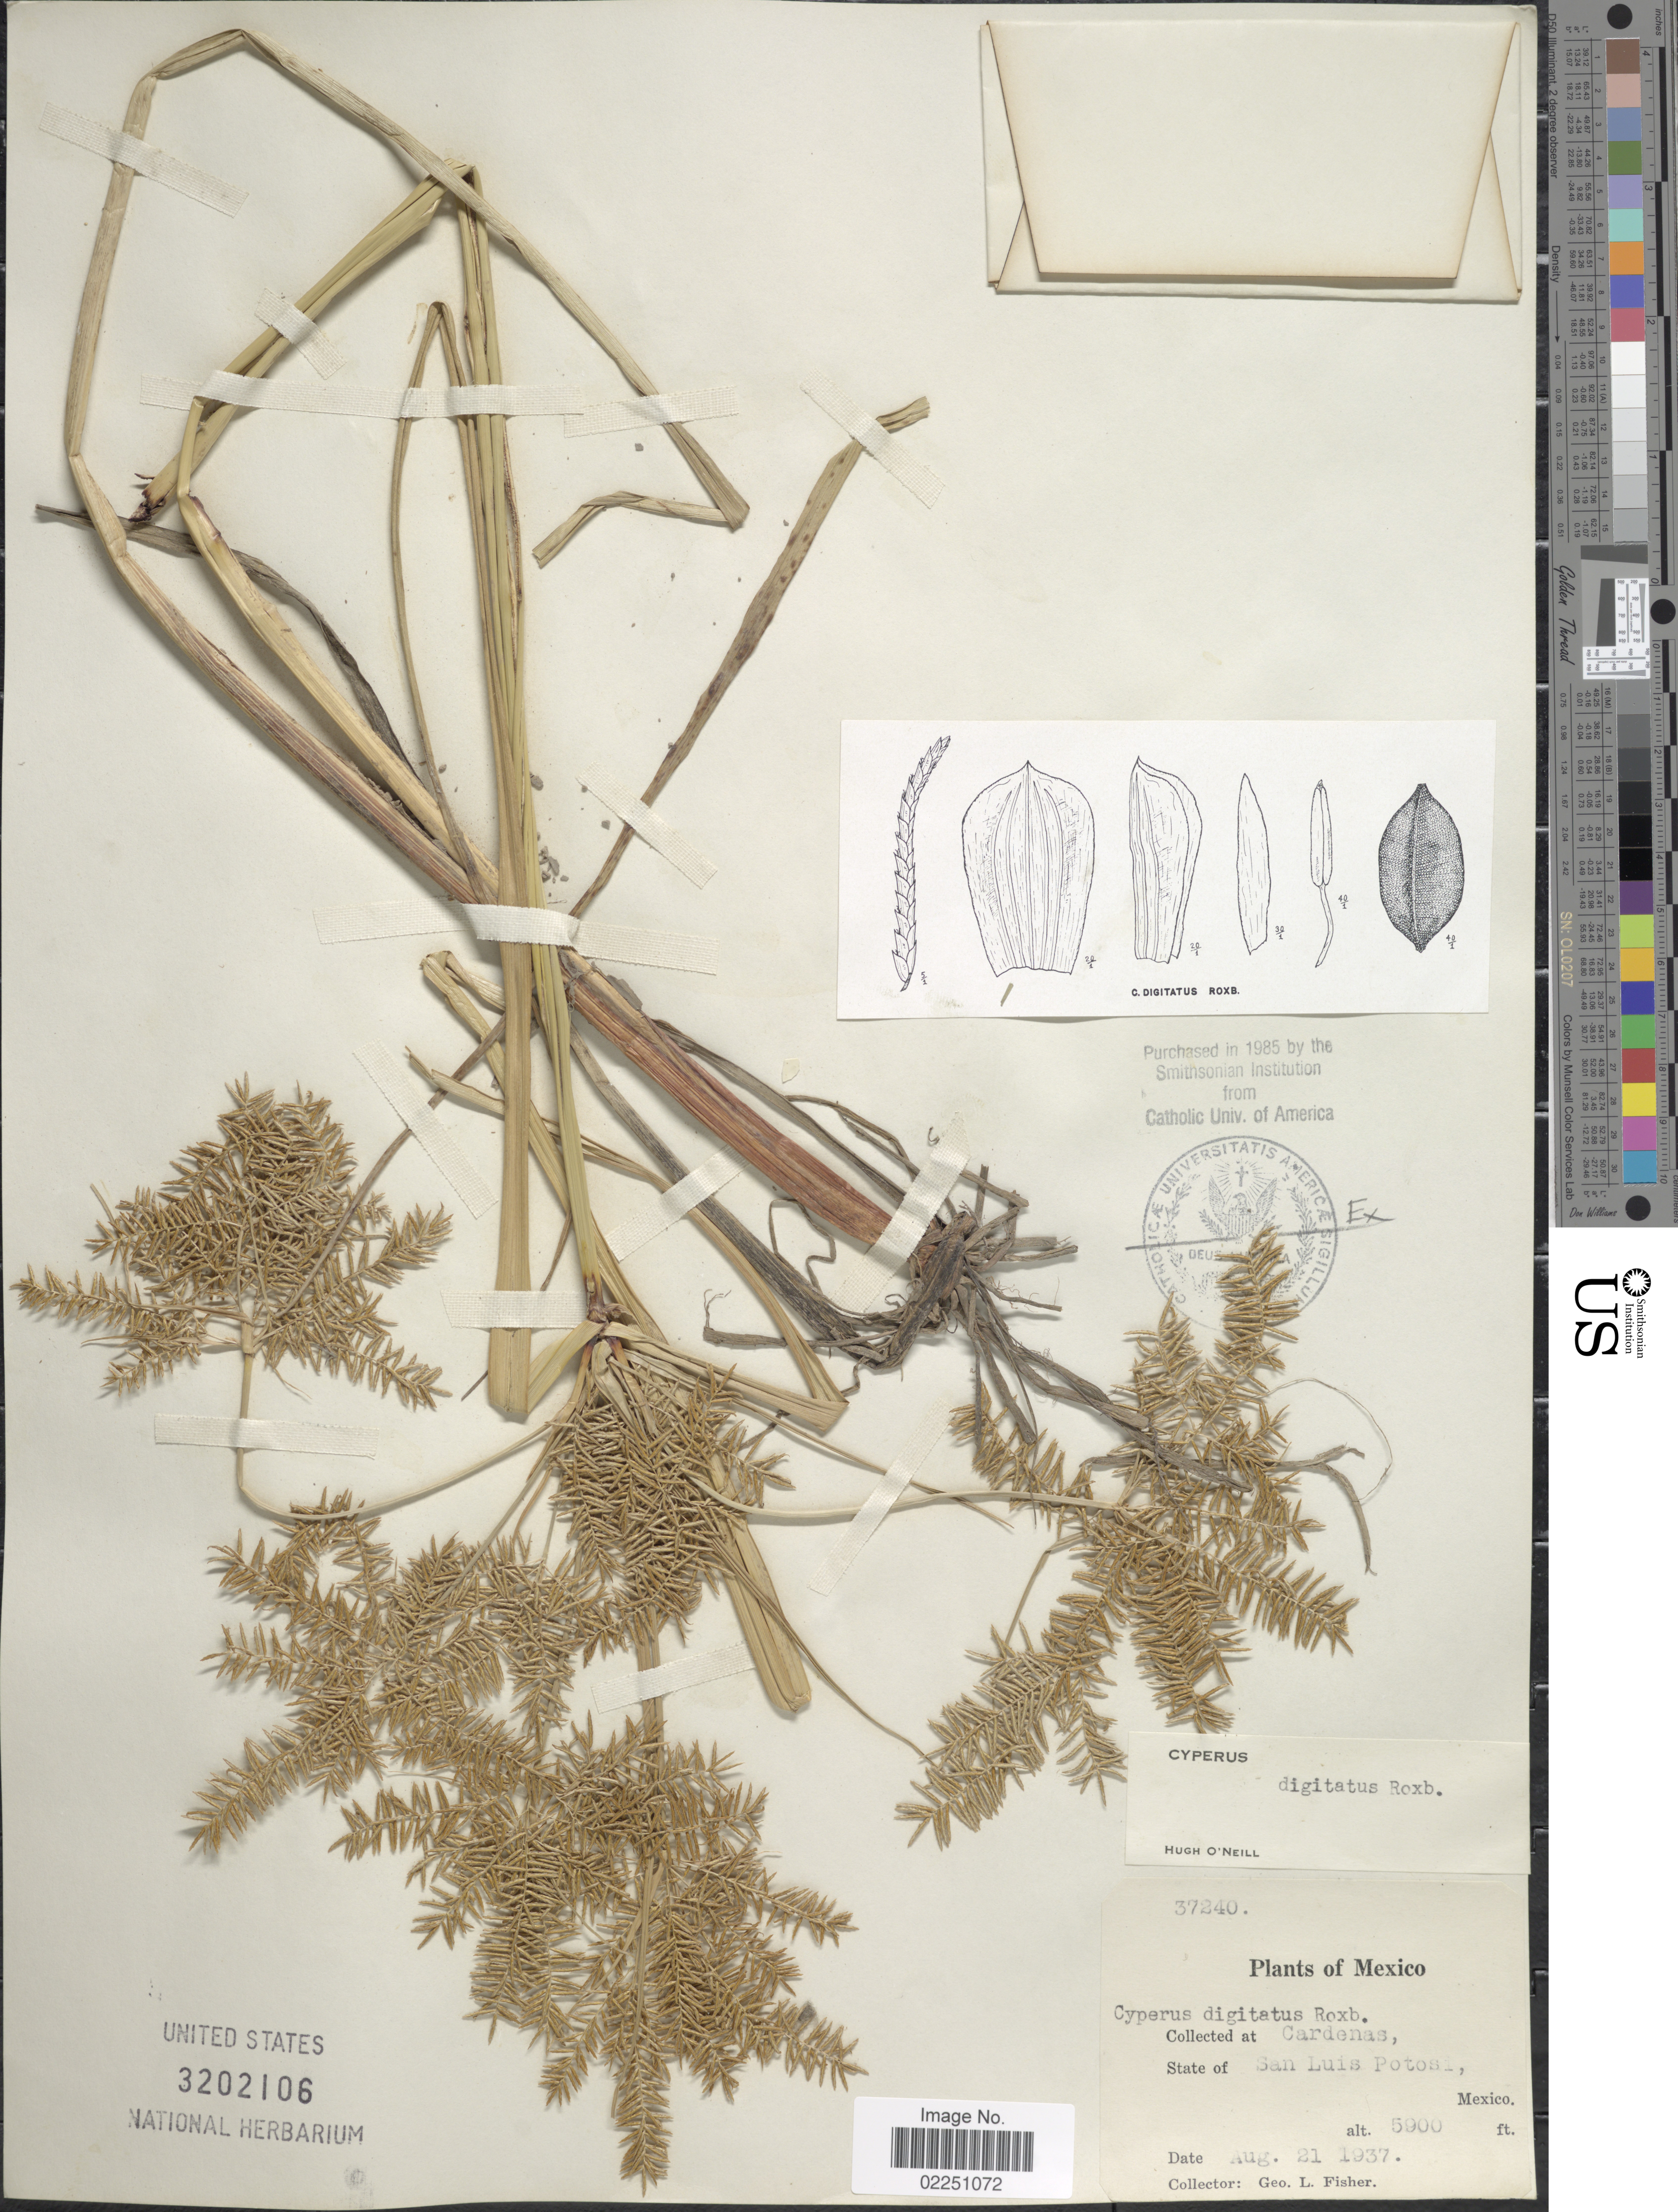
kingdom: Plantae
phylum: Tracheophyta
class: Liliopsida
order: Poales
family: Cyperaceae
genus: Cyperus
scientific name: Cyperus digitatus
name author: Roxb.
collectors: G. L. Fisher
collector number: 37240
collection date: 1937-08-21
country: Mexico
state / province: San Luis Potosí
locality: Cardenas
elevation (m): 1798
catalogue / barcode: US 3202106